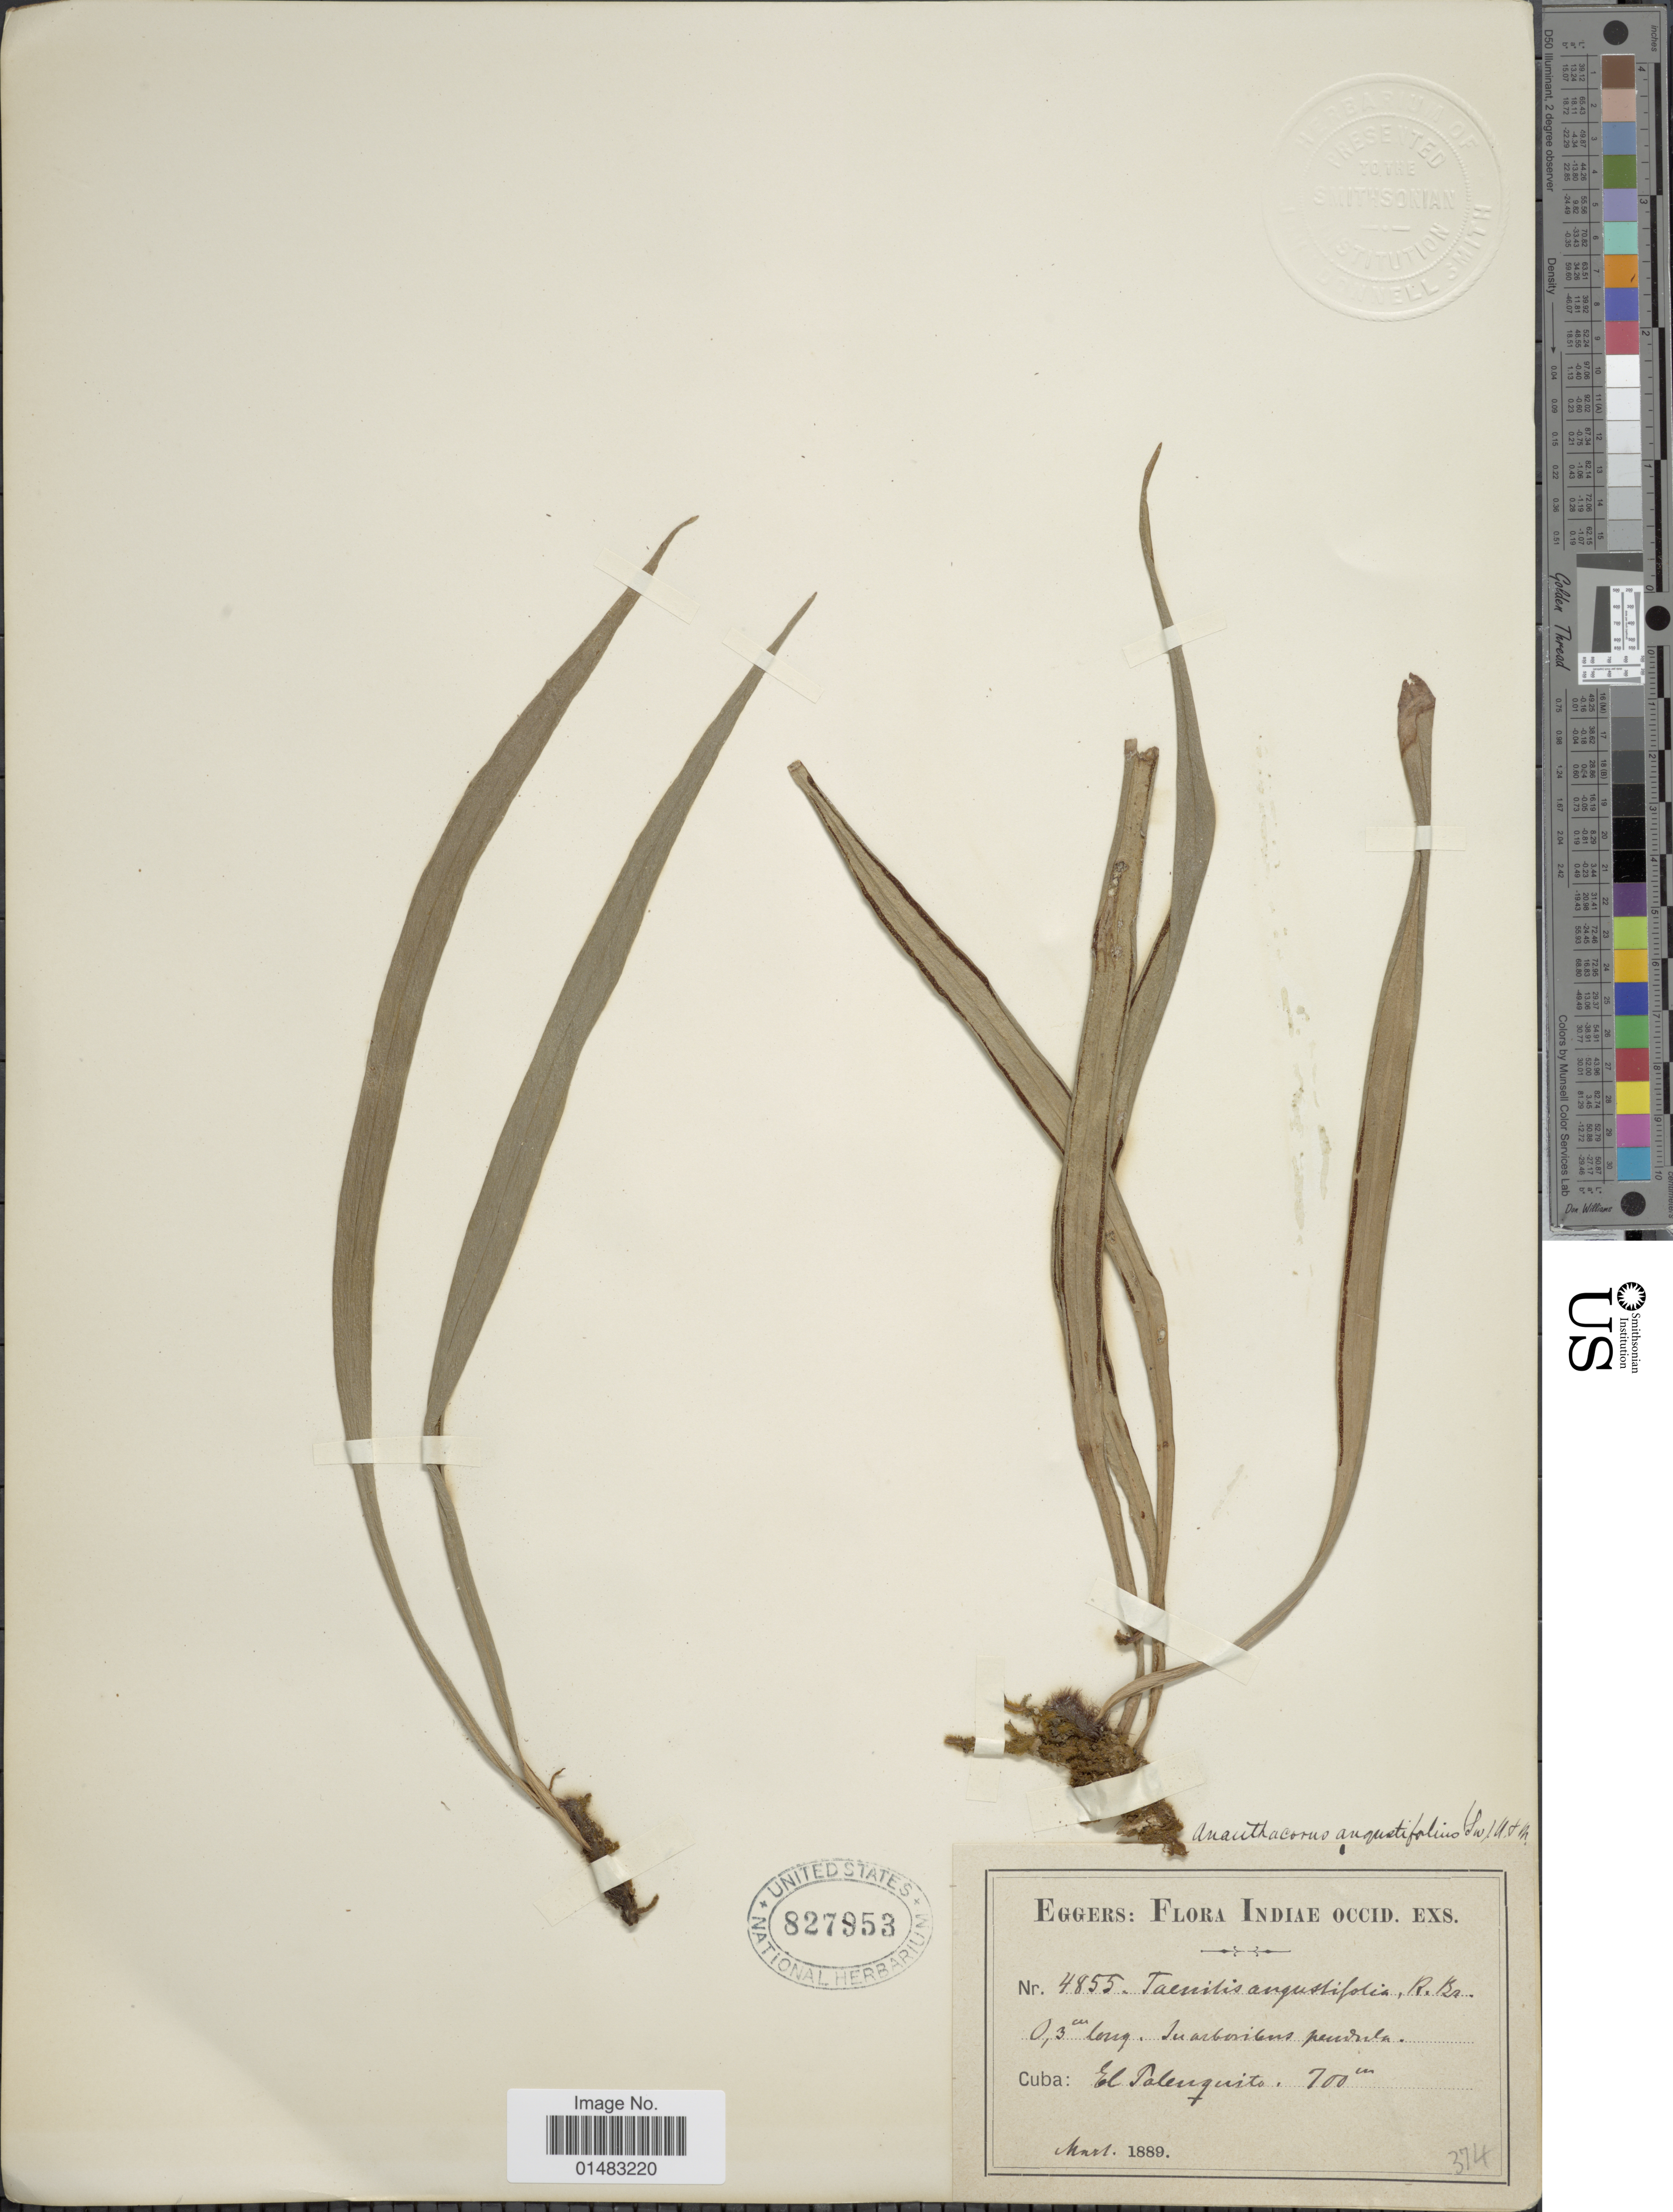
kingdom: Plantae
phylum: Tracheophyta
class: Polypodiopsida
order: Polypodiales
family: Pteridaceae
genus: Ananthacorus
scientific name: Ananthacorus angustifolius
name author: (Sw.) Underw. & Maxon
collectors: -. Eggers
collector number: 4855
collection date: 1889-03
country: Cuba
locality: El Talenquito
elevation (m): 700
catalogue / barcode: US 827953